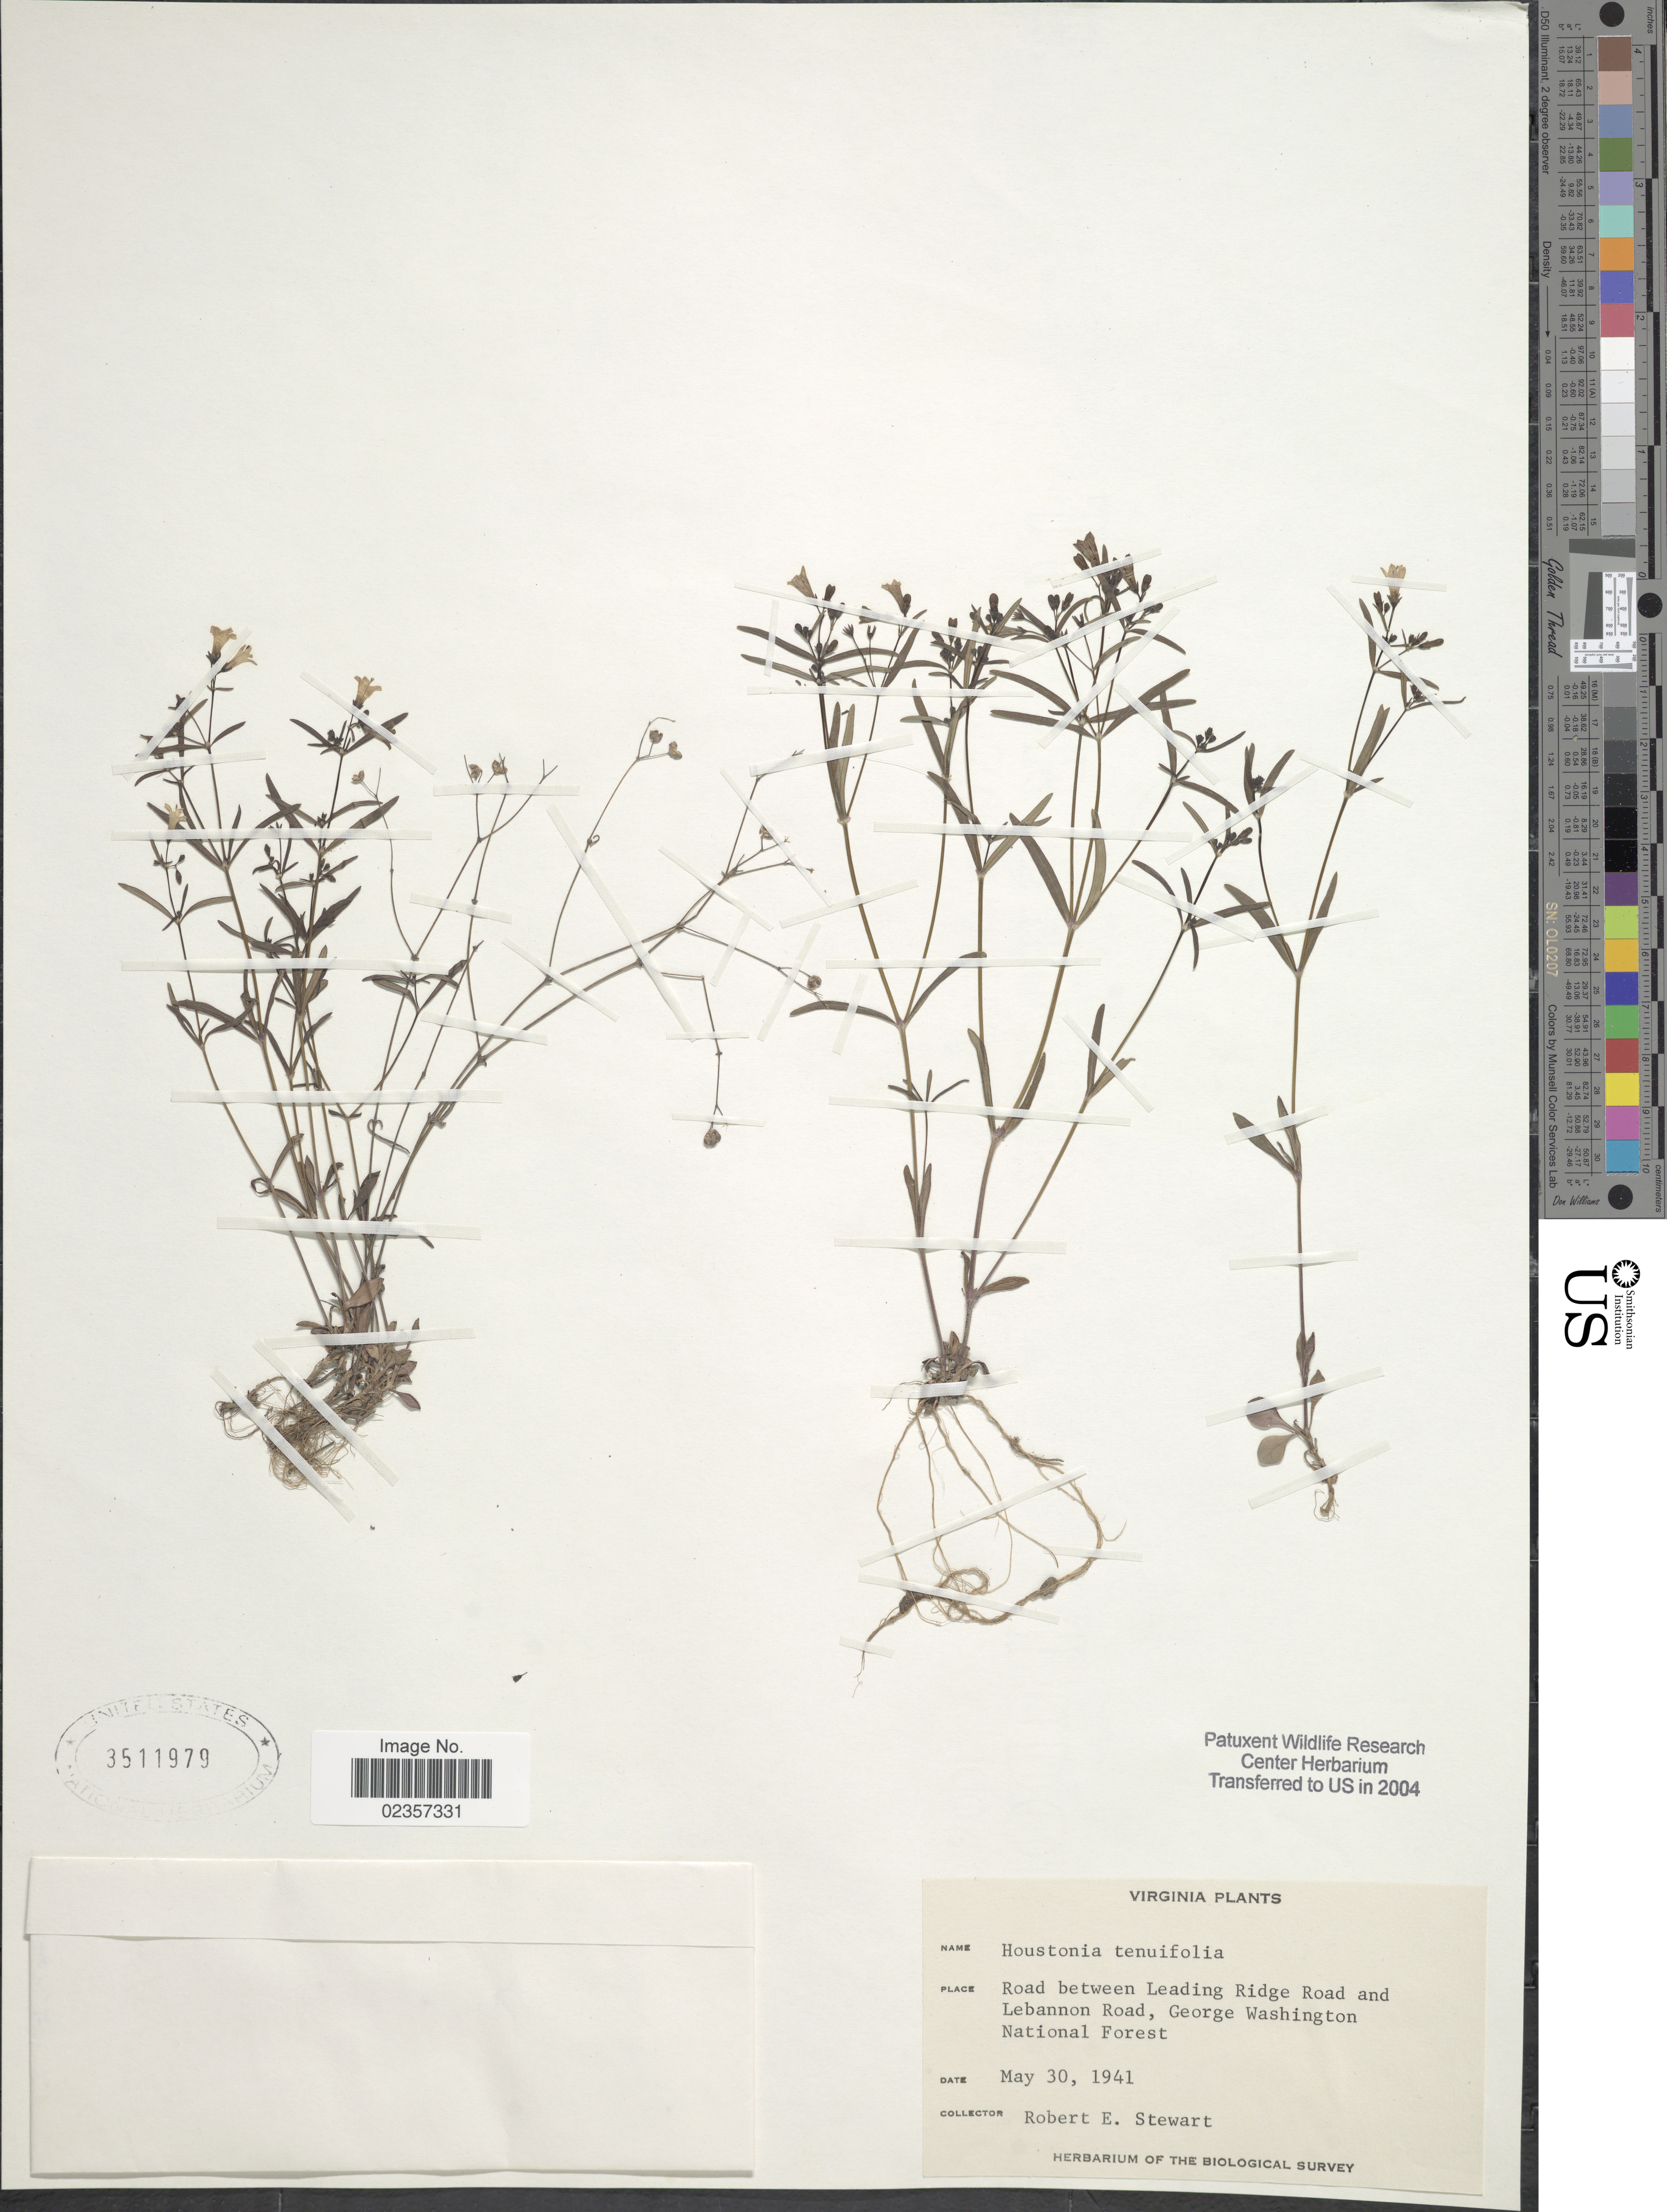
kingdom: Plantae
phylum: Tracheophyta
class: Magnoliopsida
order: Gentianales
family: Rubiaceae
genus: Houstonia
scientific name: Houstonia longifolia var. tenuifolia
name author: (Nutt.) Alph. Wood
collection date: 1941-05-30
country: United States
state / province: Virginia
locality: Road between Leading Ridge Road and Lebannon Road, George Washington National Forest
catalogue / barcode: US 3511979